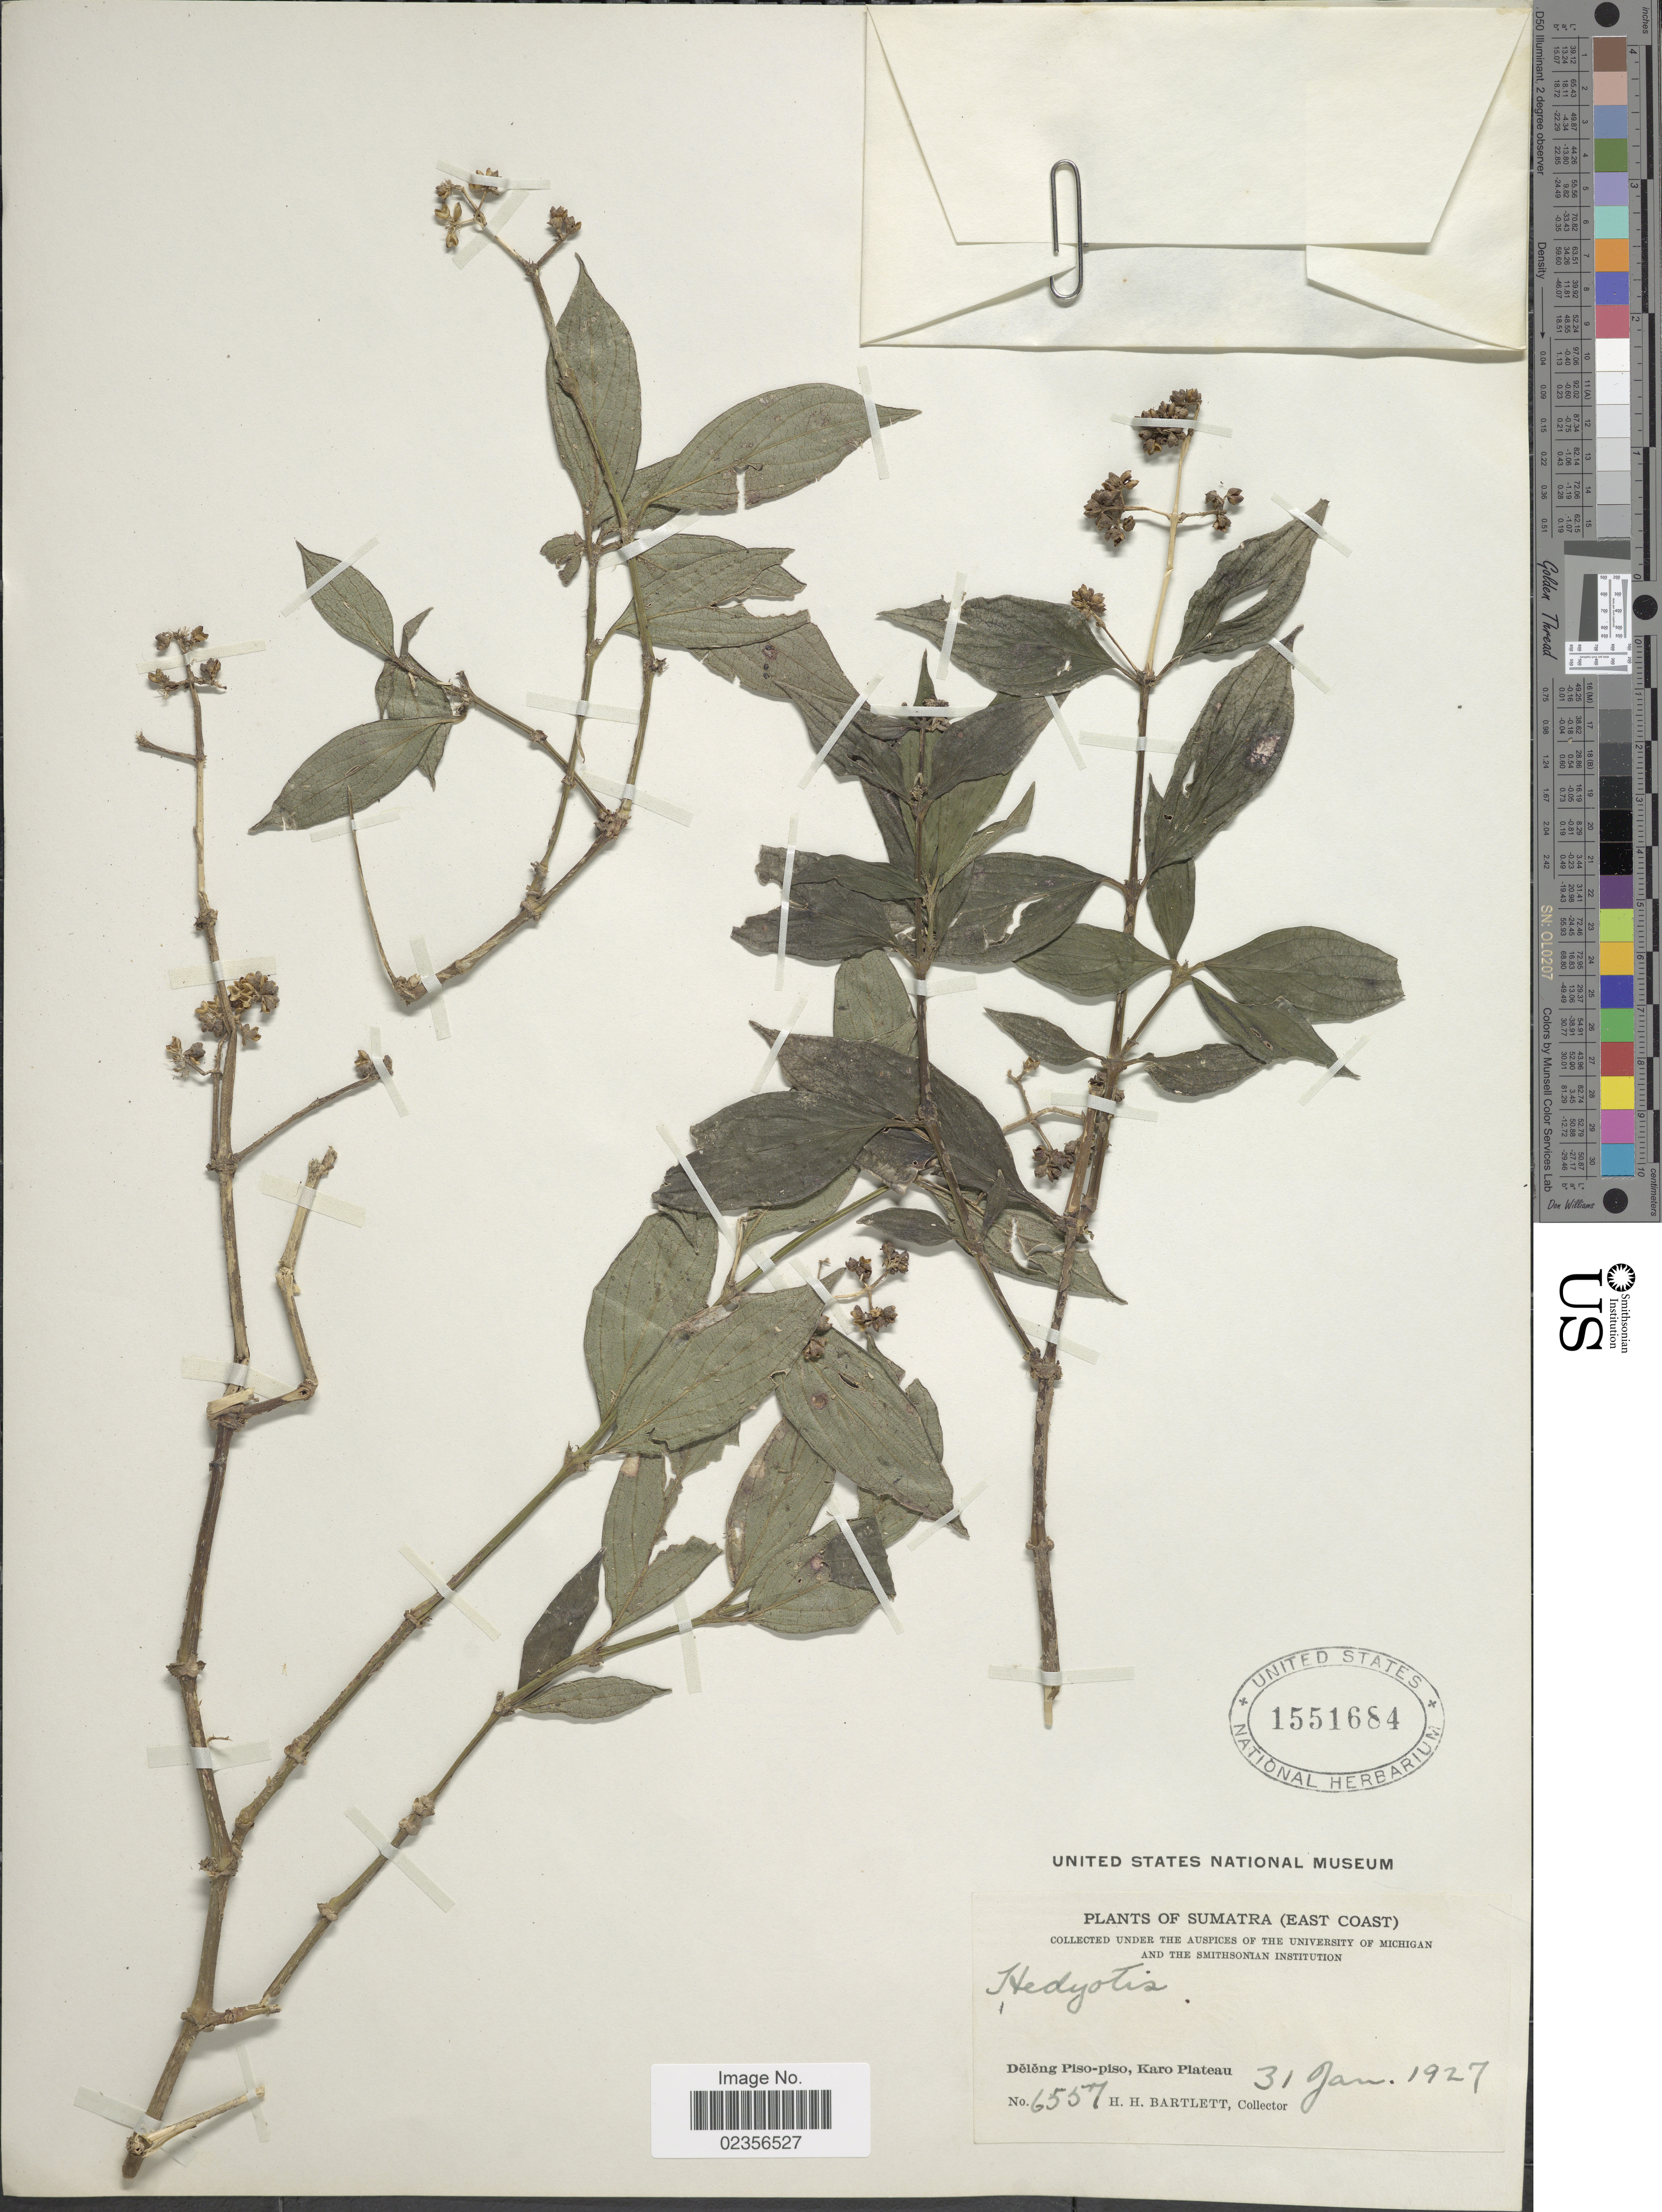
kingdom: Plantae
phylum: Tracheophyta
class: Magnoliopsida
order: Gentianales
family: Rubiaceae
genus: Hedyotis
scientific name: Hedyotis sp.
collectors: H. H. Bartlett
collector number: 6557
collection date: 1927-01-31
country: Indonesia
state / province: Sumatra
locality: (East Coast). Deleng Piso-piso, Karo Plateau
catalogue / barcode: US 1551684